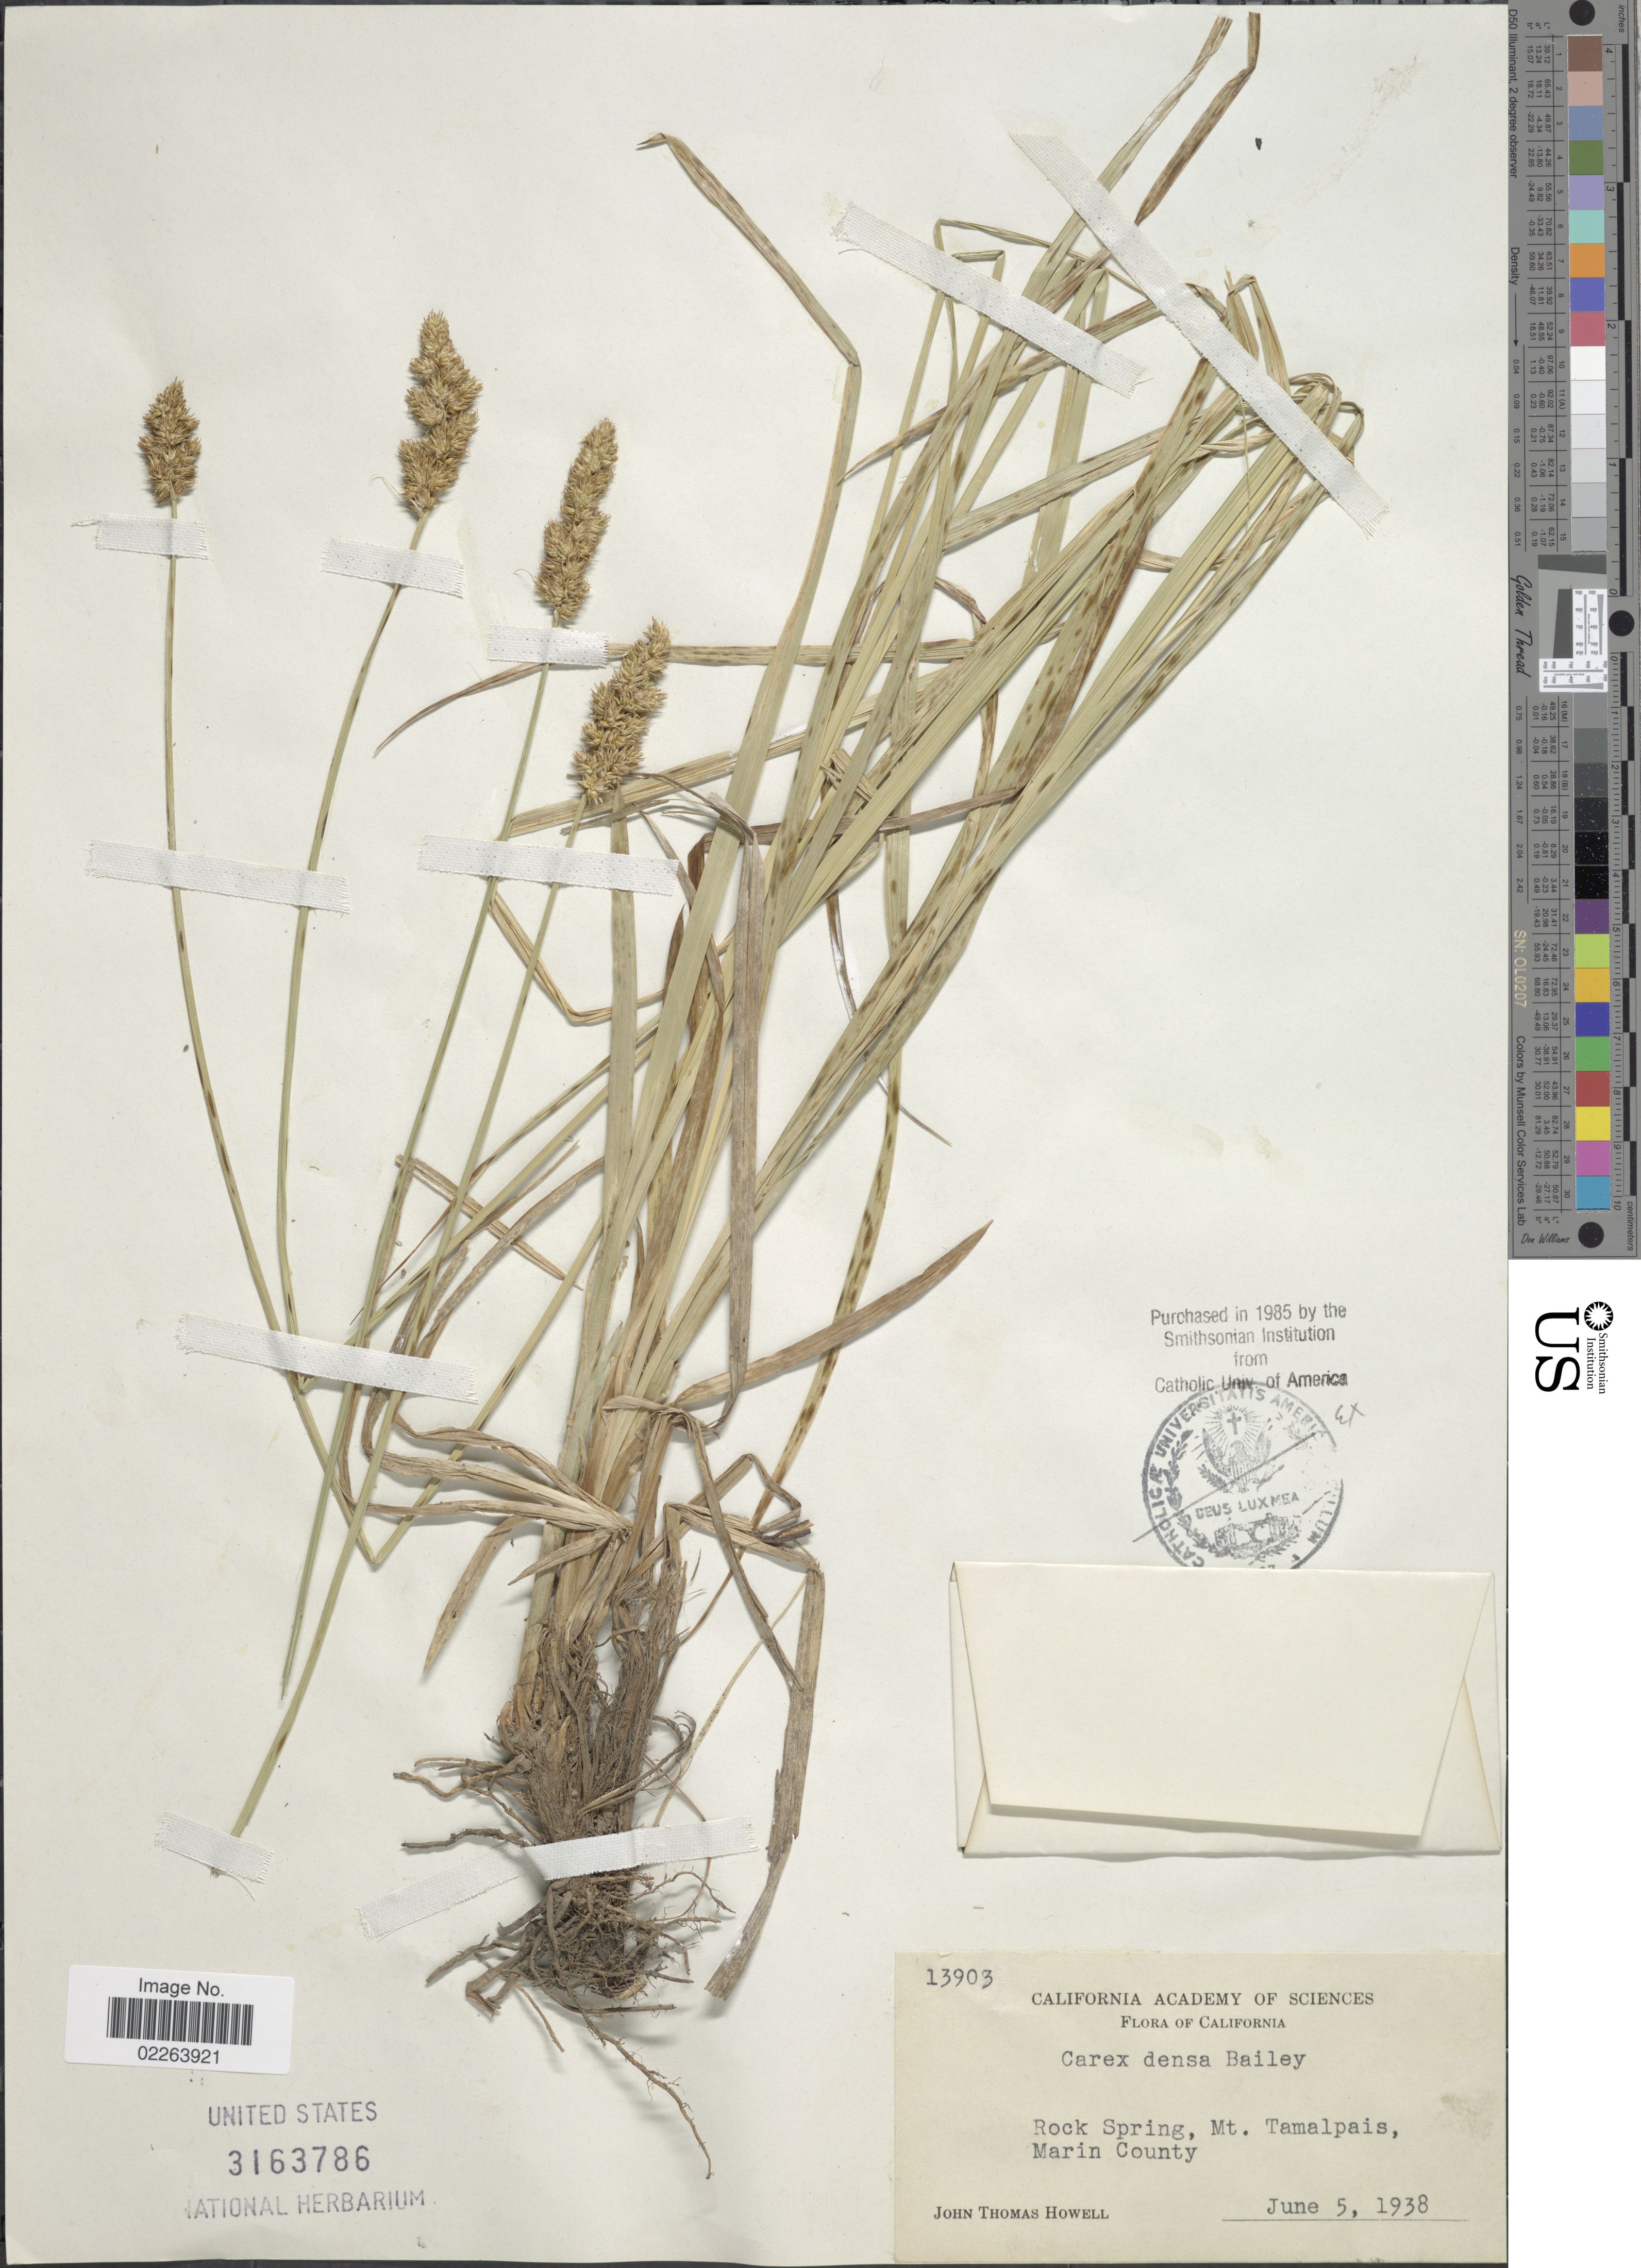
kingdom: Plantae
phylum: Tracheophyta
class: Liliopsida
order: Poales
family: Cyperaceae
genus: Carex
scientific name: Carex densa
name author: (L.H. Bailey) L.H. Bailey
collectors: J. T. Howell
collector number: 13903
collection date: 1938-06-05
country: United States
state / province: California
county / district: Marin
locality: Rock Spring, Mt Tamalpais, Marin County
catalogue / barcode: US 3163786